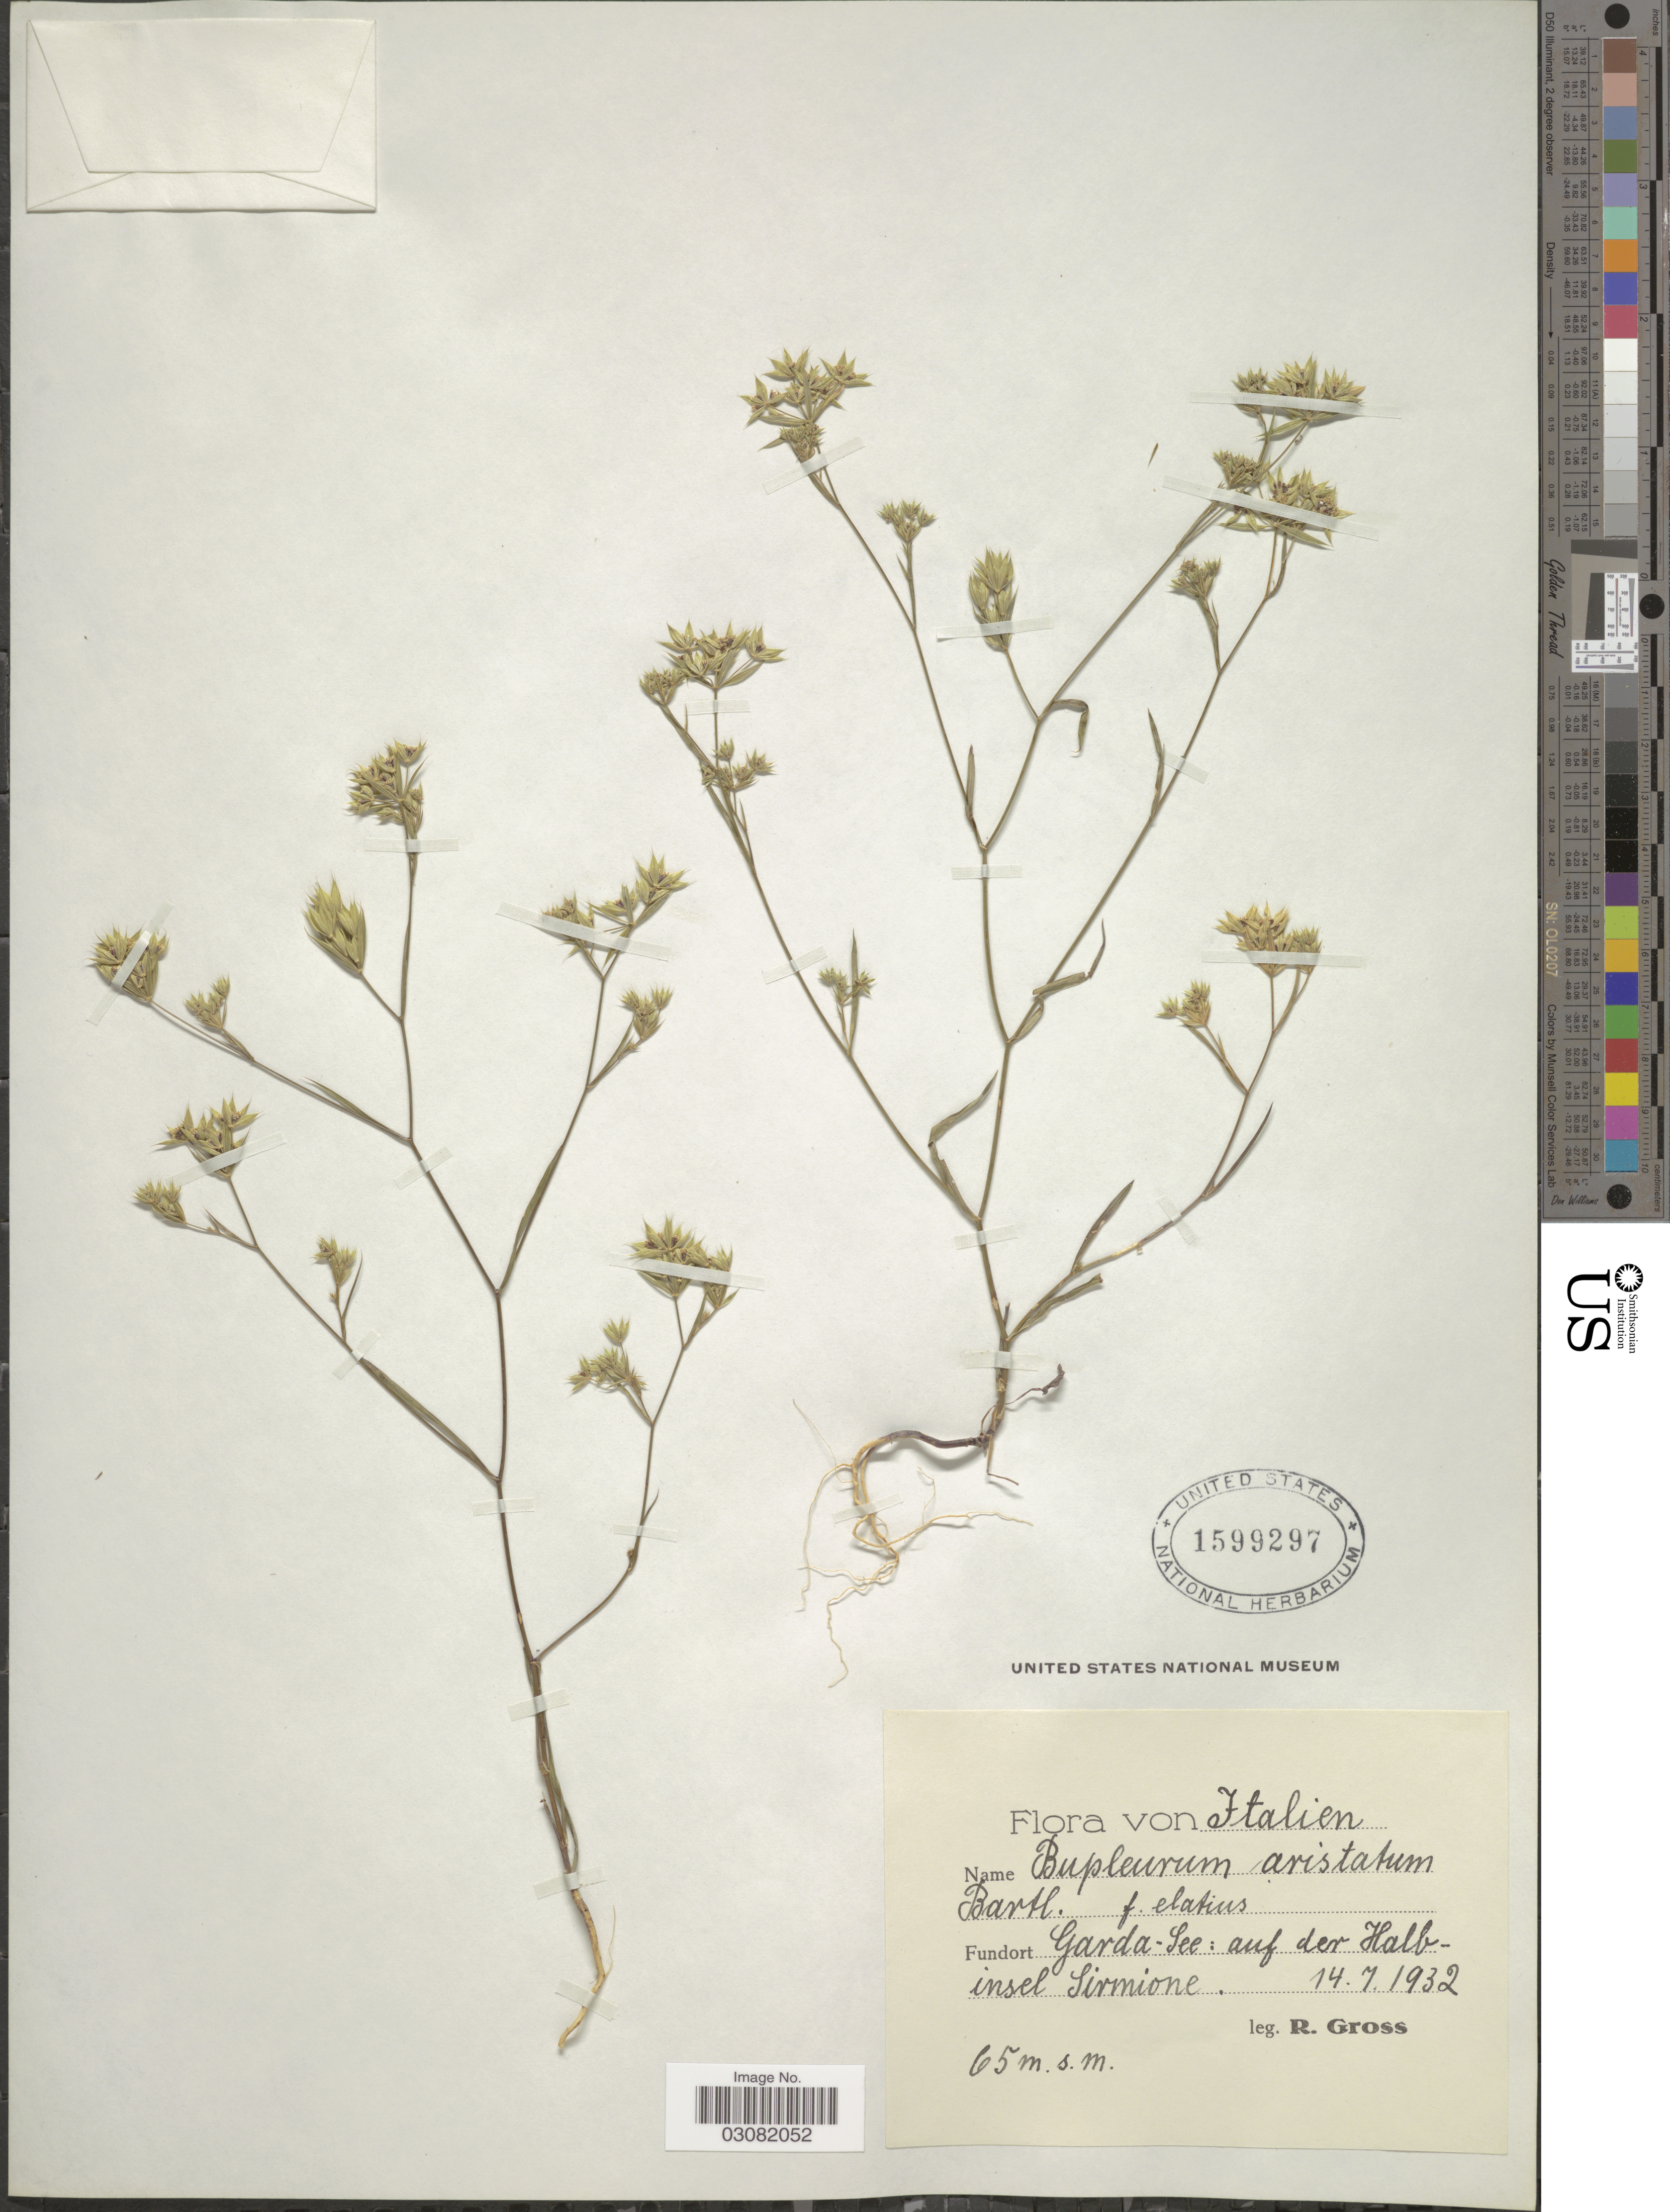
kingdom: Plantae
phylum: Tracheophyta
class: Magnoliopsida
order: Apiales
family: Apiaceae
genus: Bupleurum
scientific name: Bupleurum veronense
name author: Turra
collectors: R. Gross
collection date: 1932-07-14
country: Italy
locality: Italien. Garda-See: auf der Halbinsel Sirmione.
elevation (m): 65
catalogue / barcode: US 1599297